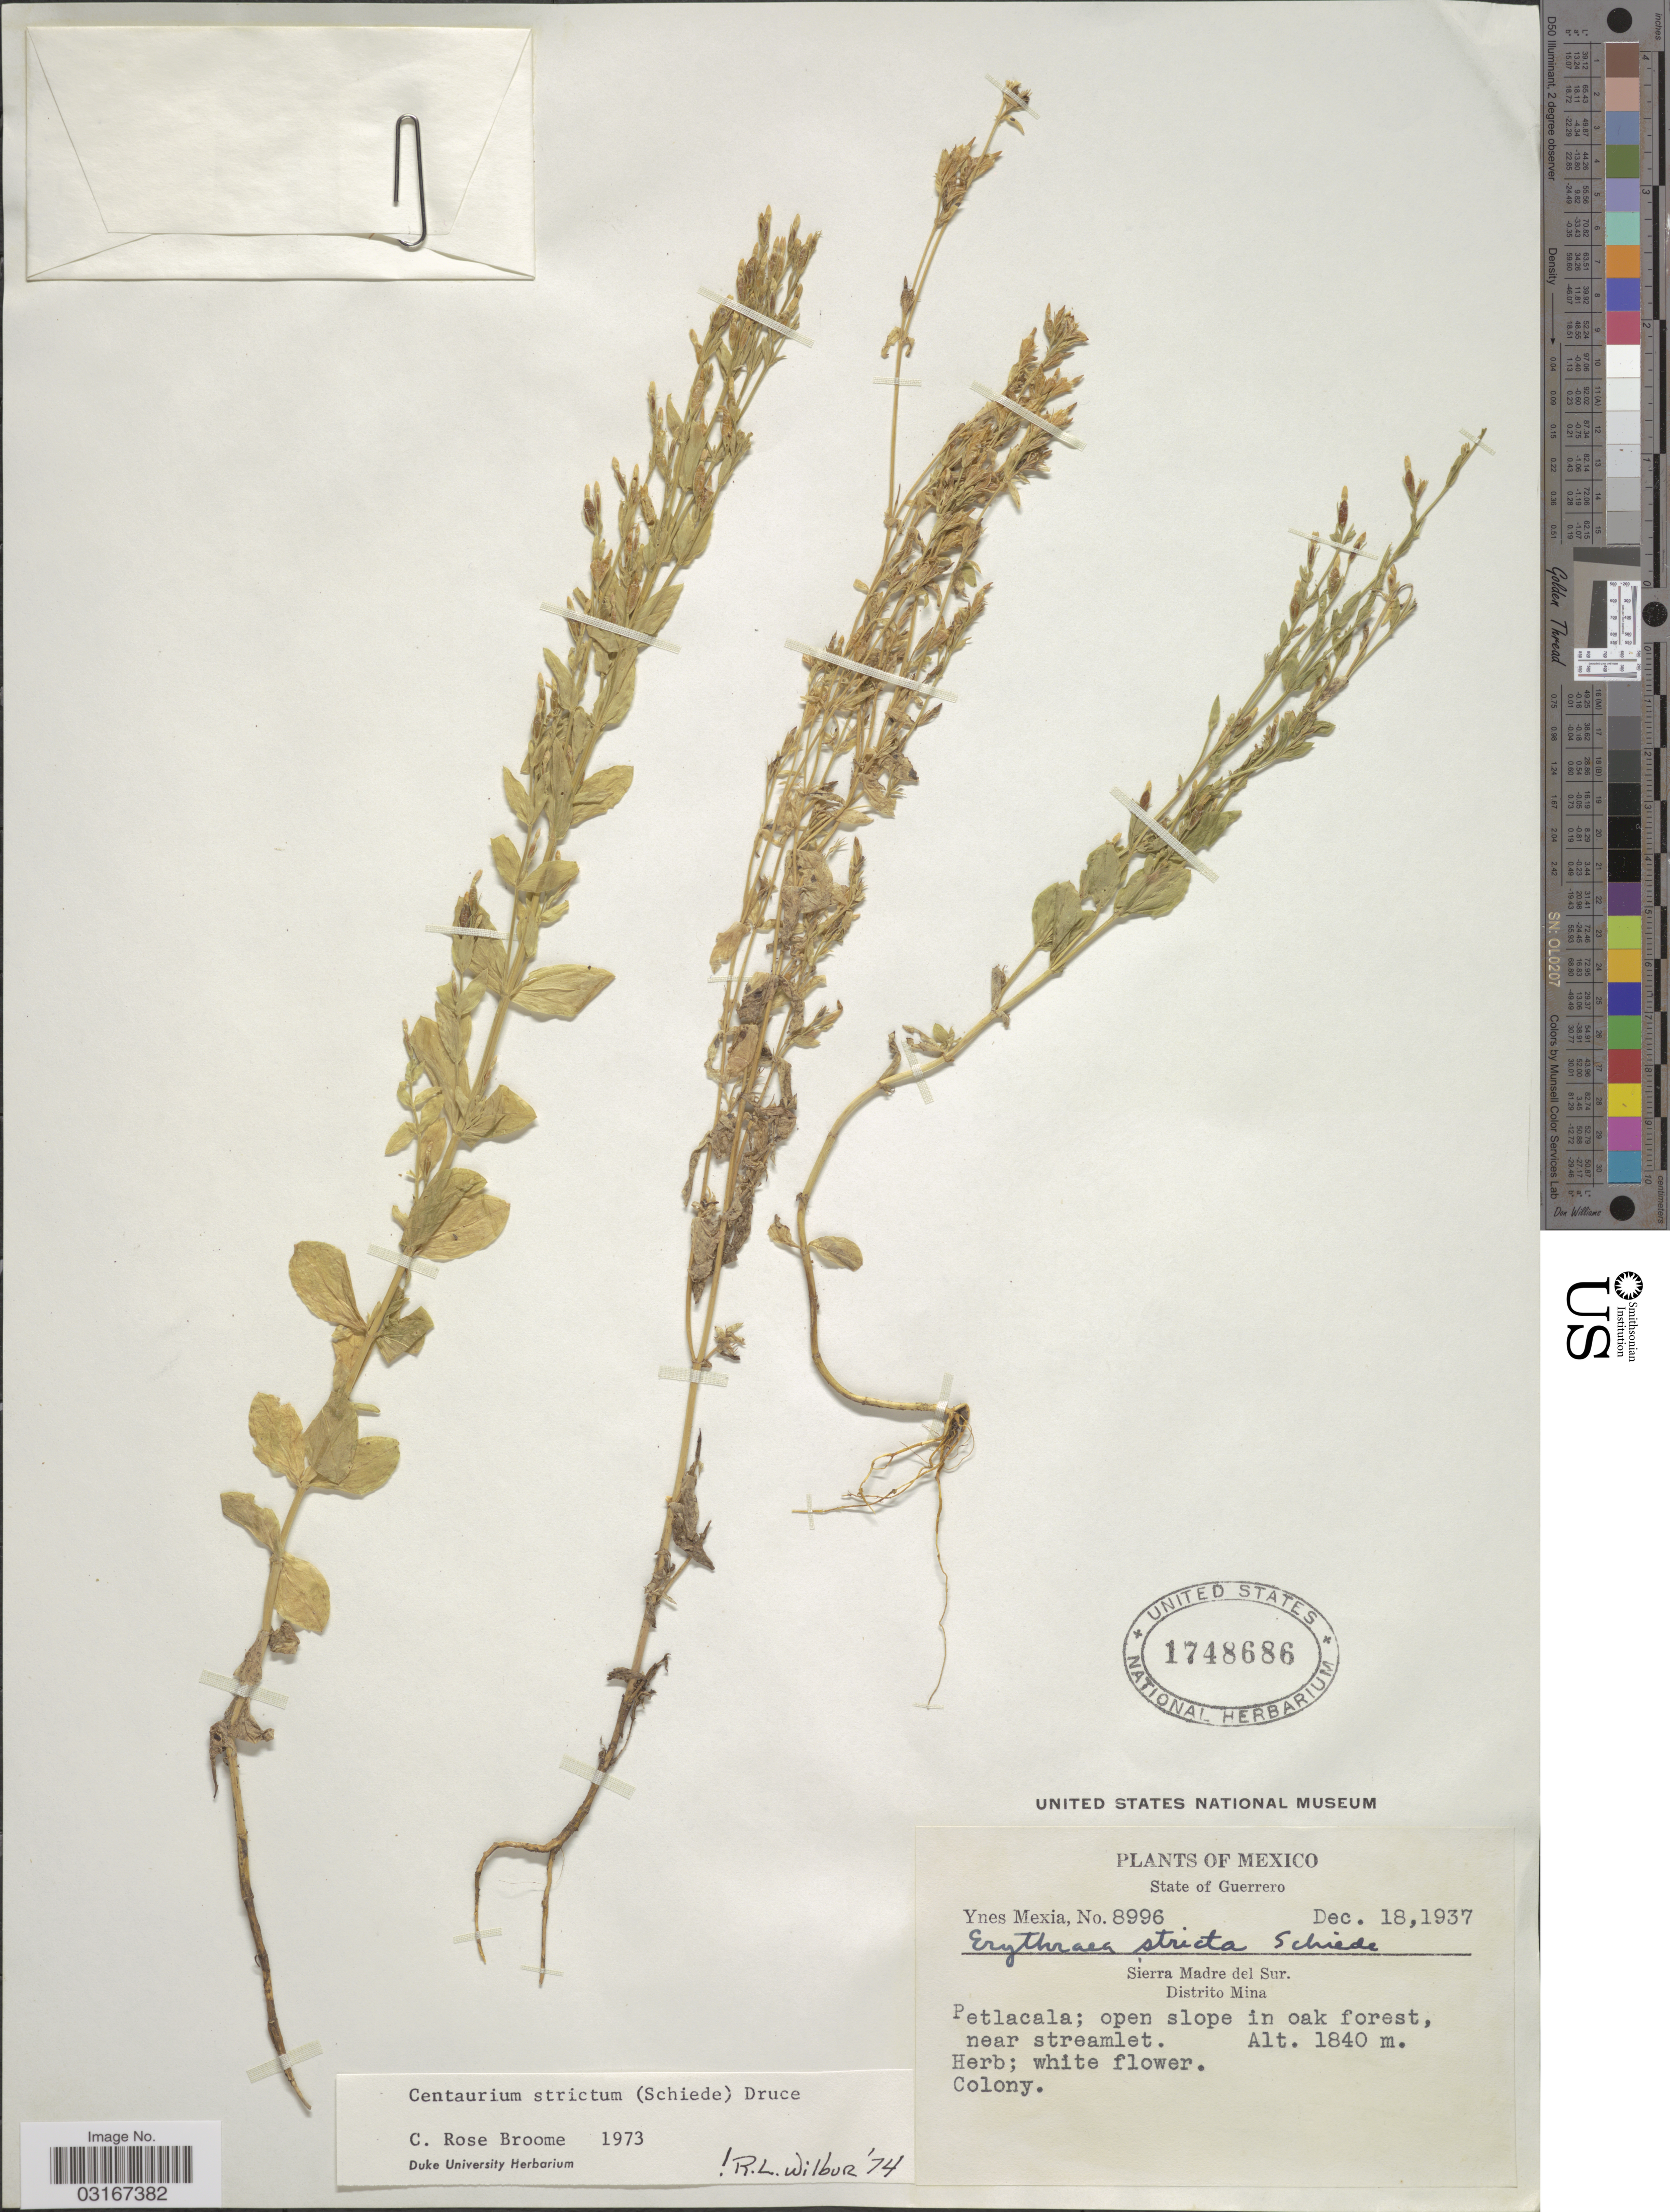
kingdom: Plantae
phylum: Tracheophyta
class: Magnoliopsida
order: Gentianales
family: Gentianaceae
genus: Centaurium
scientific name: Centaurium strictum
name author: (Schiede) Druce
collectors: Y. Mexia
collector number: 8996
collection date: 1937-12-18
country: Mexico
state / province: Guerrero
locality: Sierra Madre del Sur. Distrito Mina.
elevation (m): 1840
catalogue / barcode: US 1748686